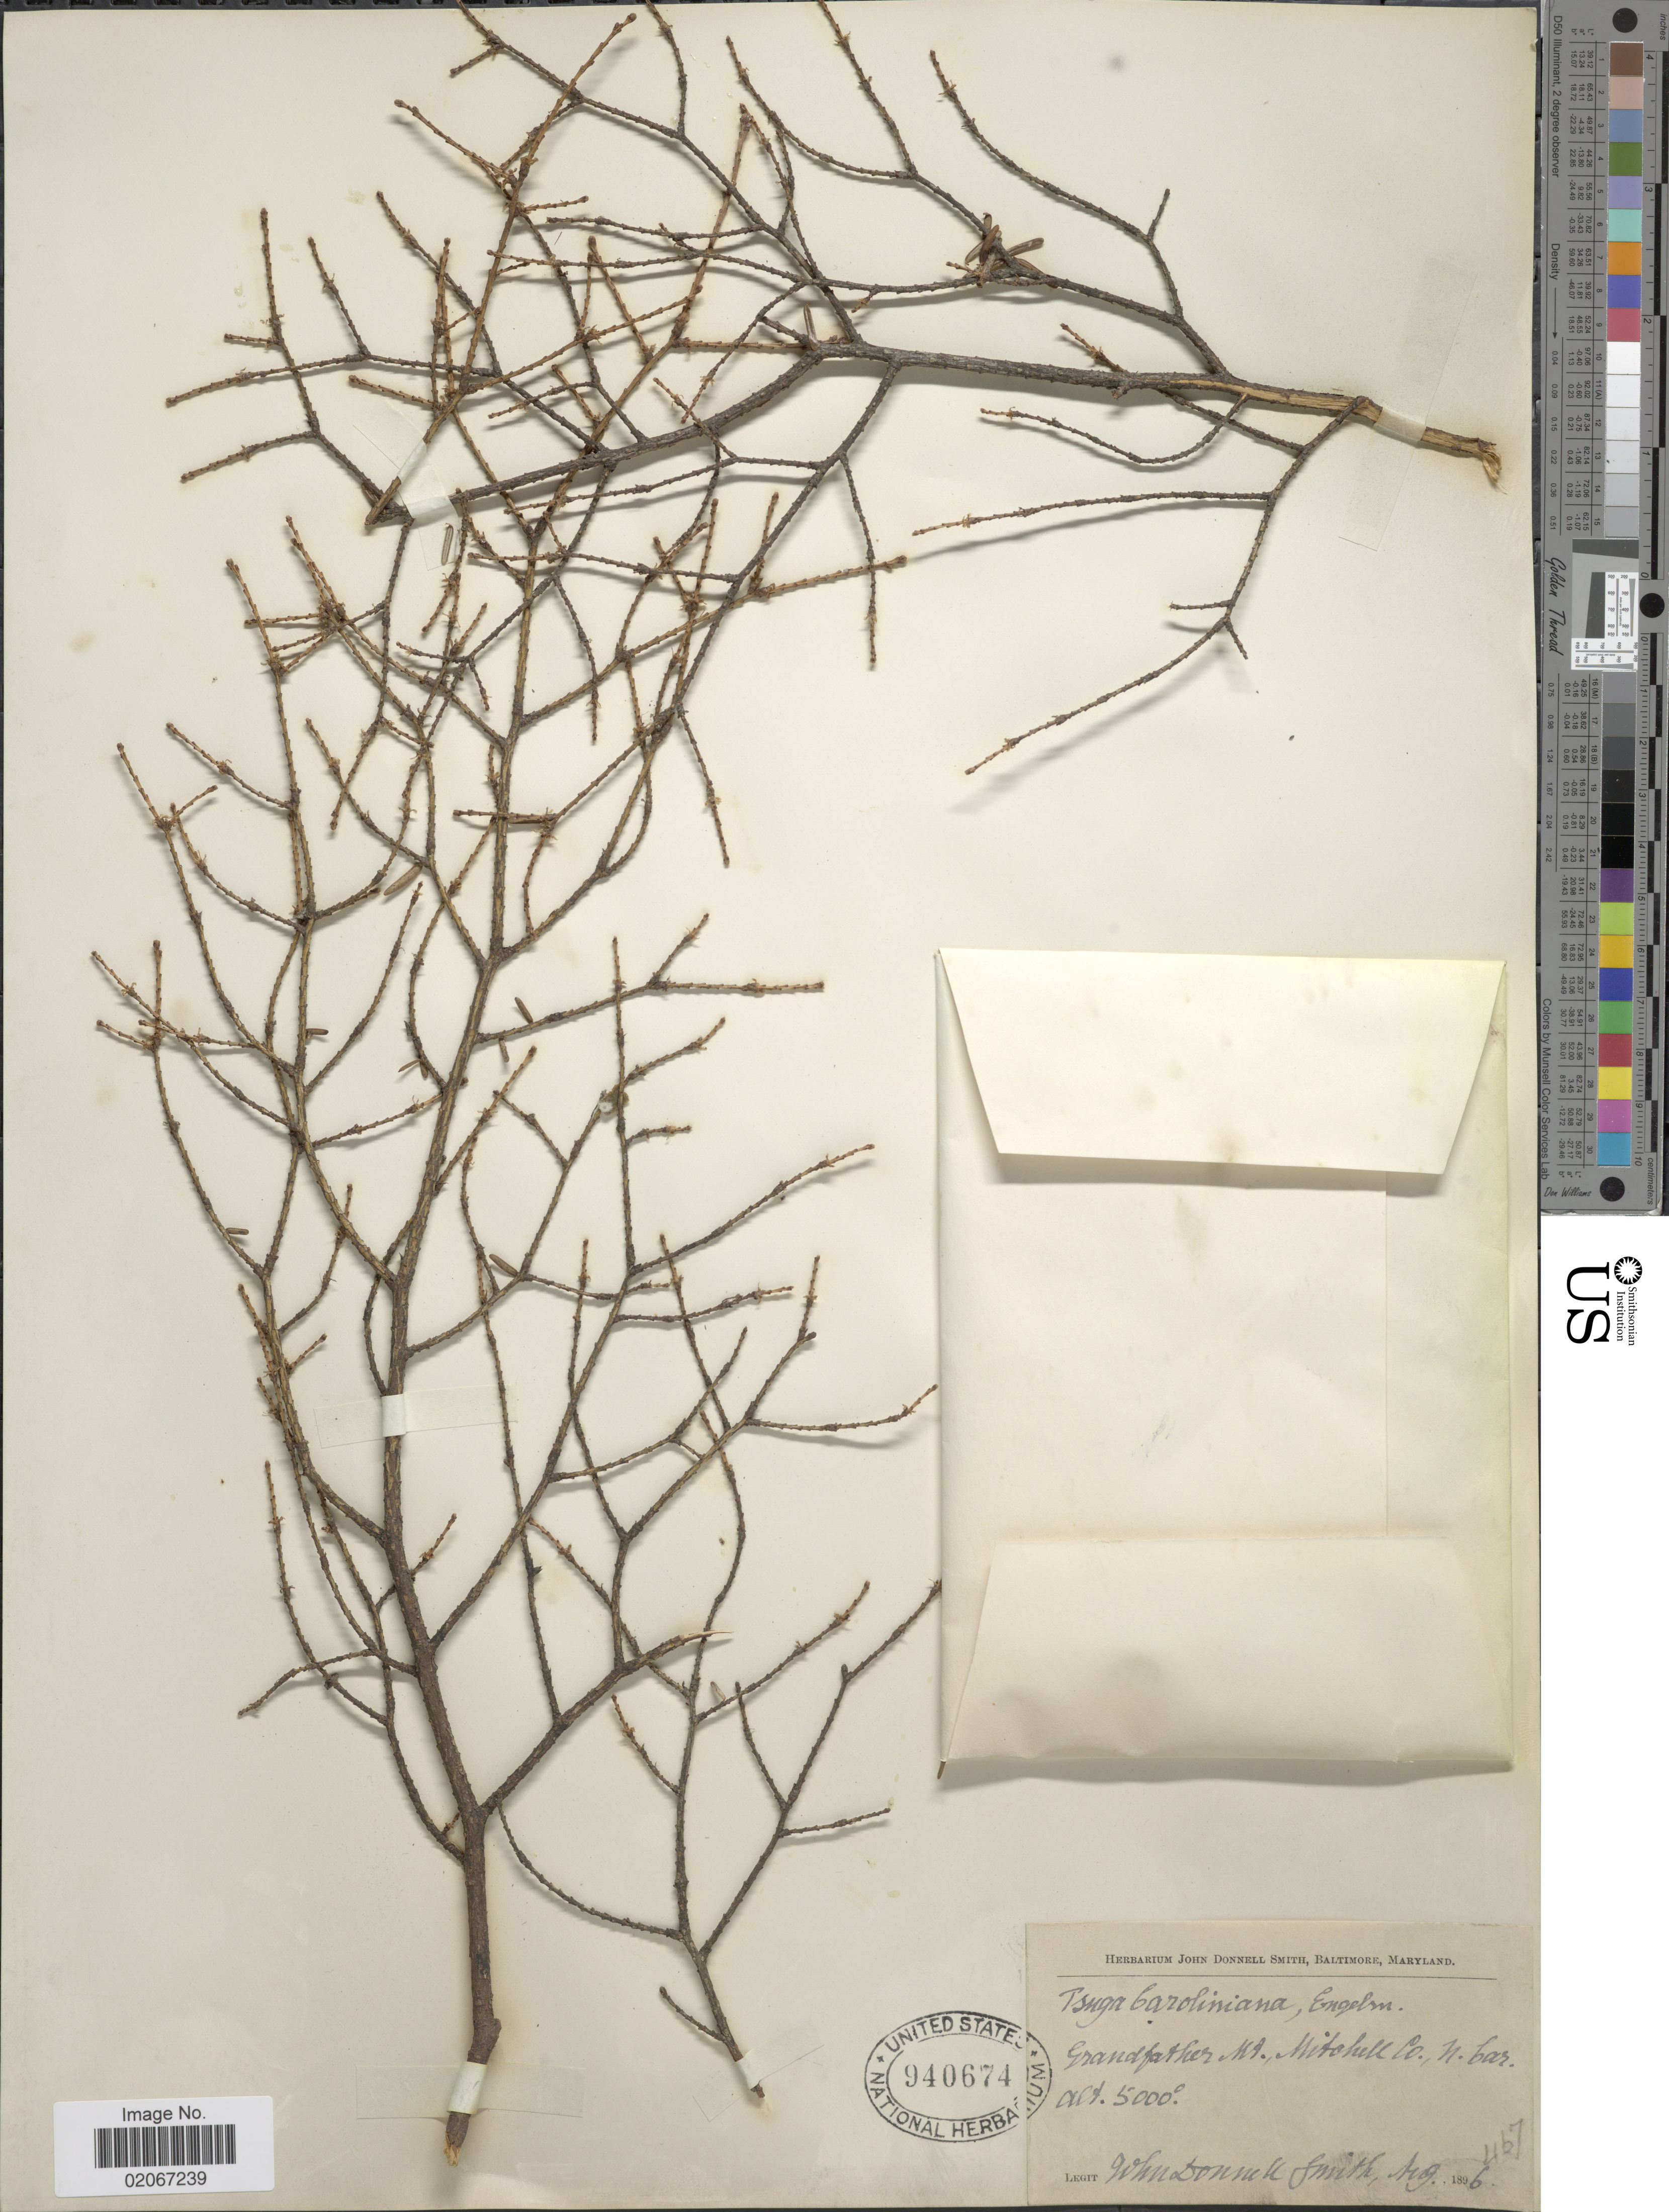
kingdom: Plantae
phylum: Tracheophyta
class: Pinopsida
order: Pinales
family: Pinaceae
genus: Tsuga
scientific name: Tsuga caroliniana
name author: Engelm.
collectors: J. Donnell Smith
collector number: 467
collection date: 1896-08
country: United States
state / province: North Carolina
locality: Grandfather Mt., Mitchell Co.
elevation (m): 1524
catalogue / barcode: US 940674